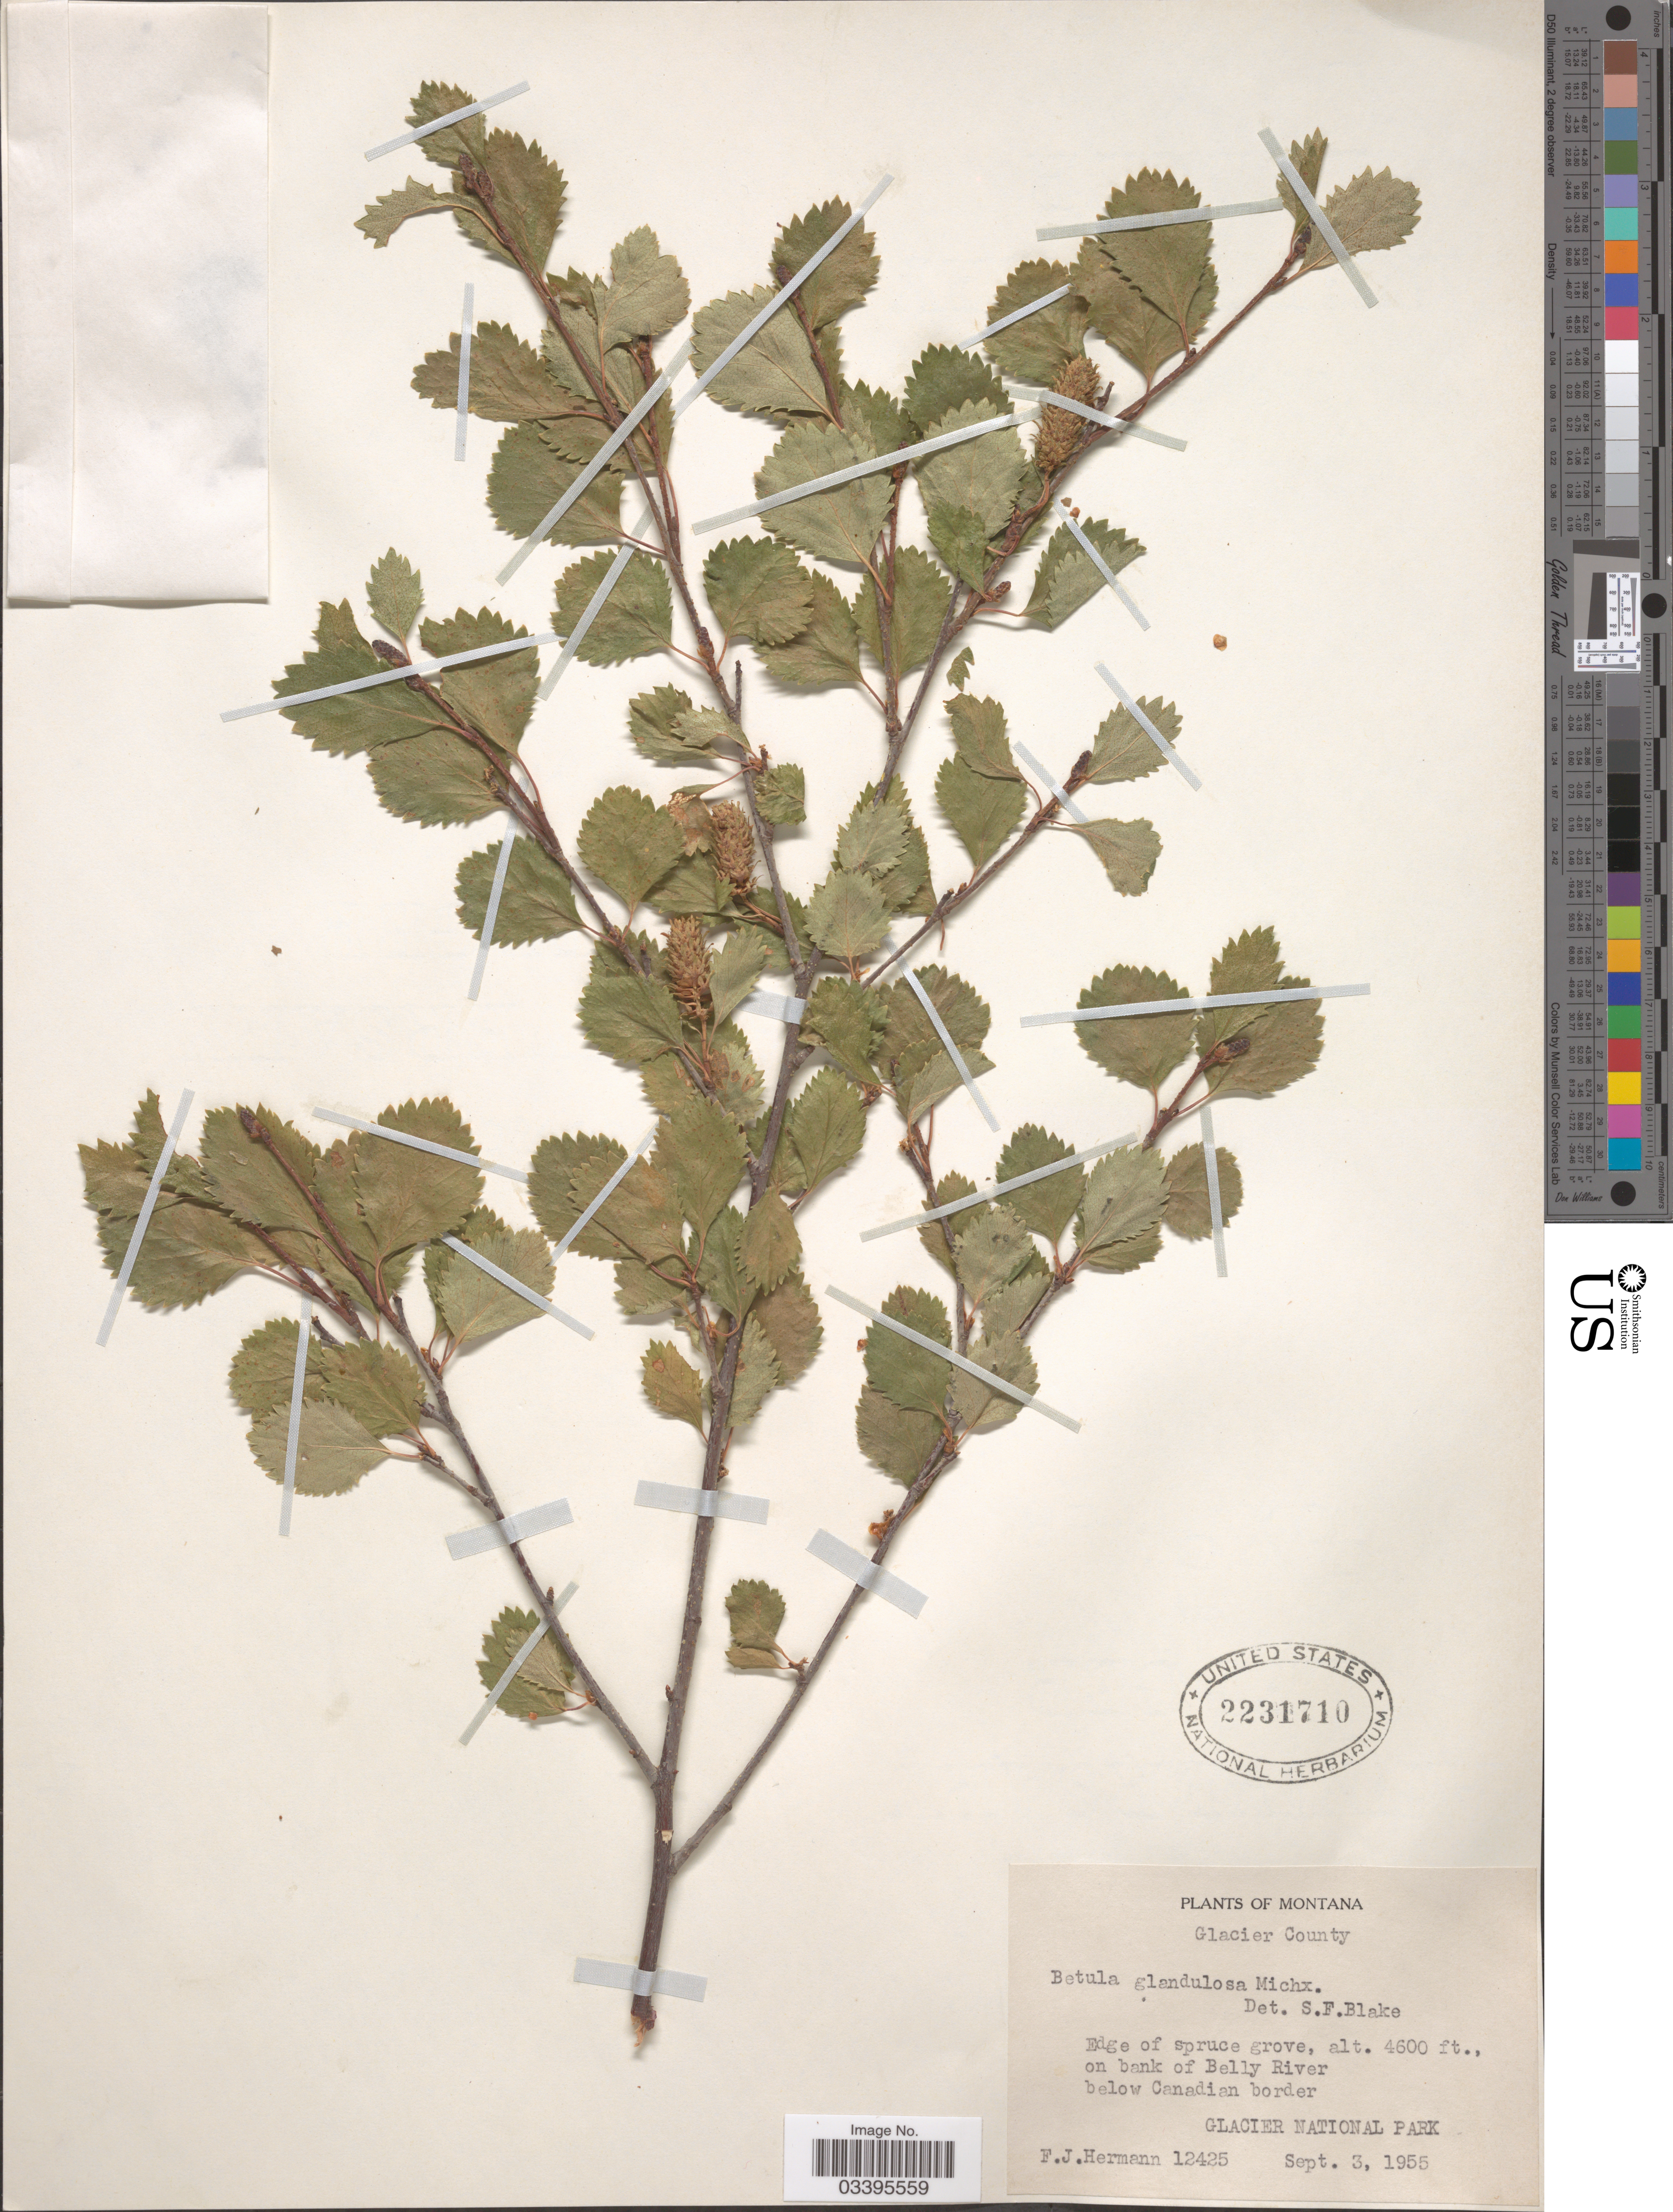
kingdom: Plantae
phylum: Tracheophyta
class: Magnoliopsida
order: Fagales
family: Betulaceae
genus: Betula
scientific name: Betula glandulosa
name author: Michx.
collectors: F. J. Hermann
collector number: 12425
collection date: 1955-09-03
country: United States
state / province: Montana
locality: Glacier County. Edge of spruce grove, on bank of Belly River below Canadian border. Glacier National Park.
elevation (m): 1402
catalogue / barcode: US 2231710